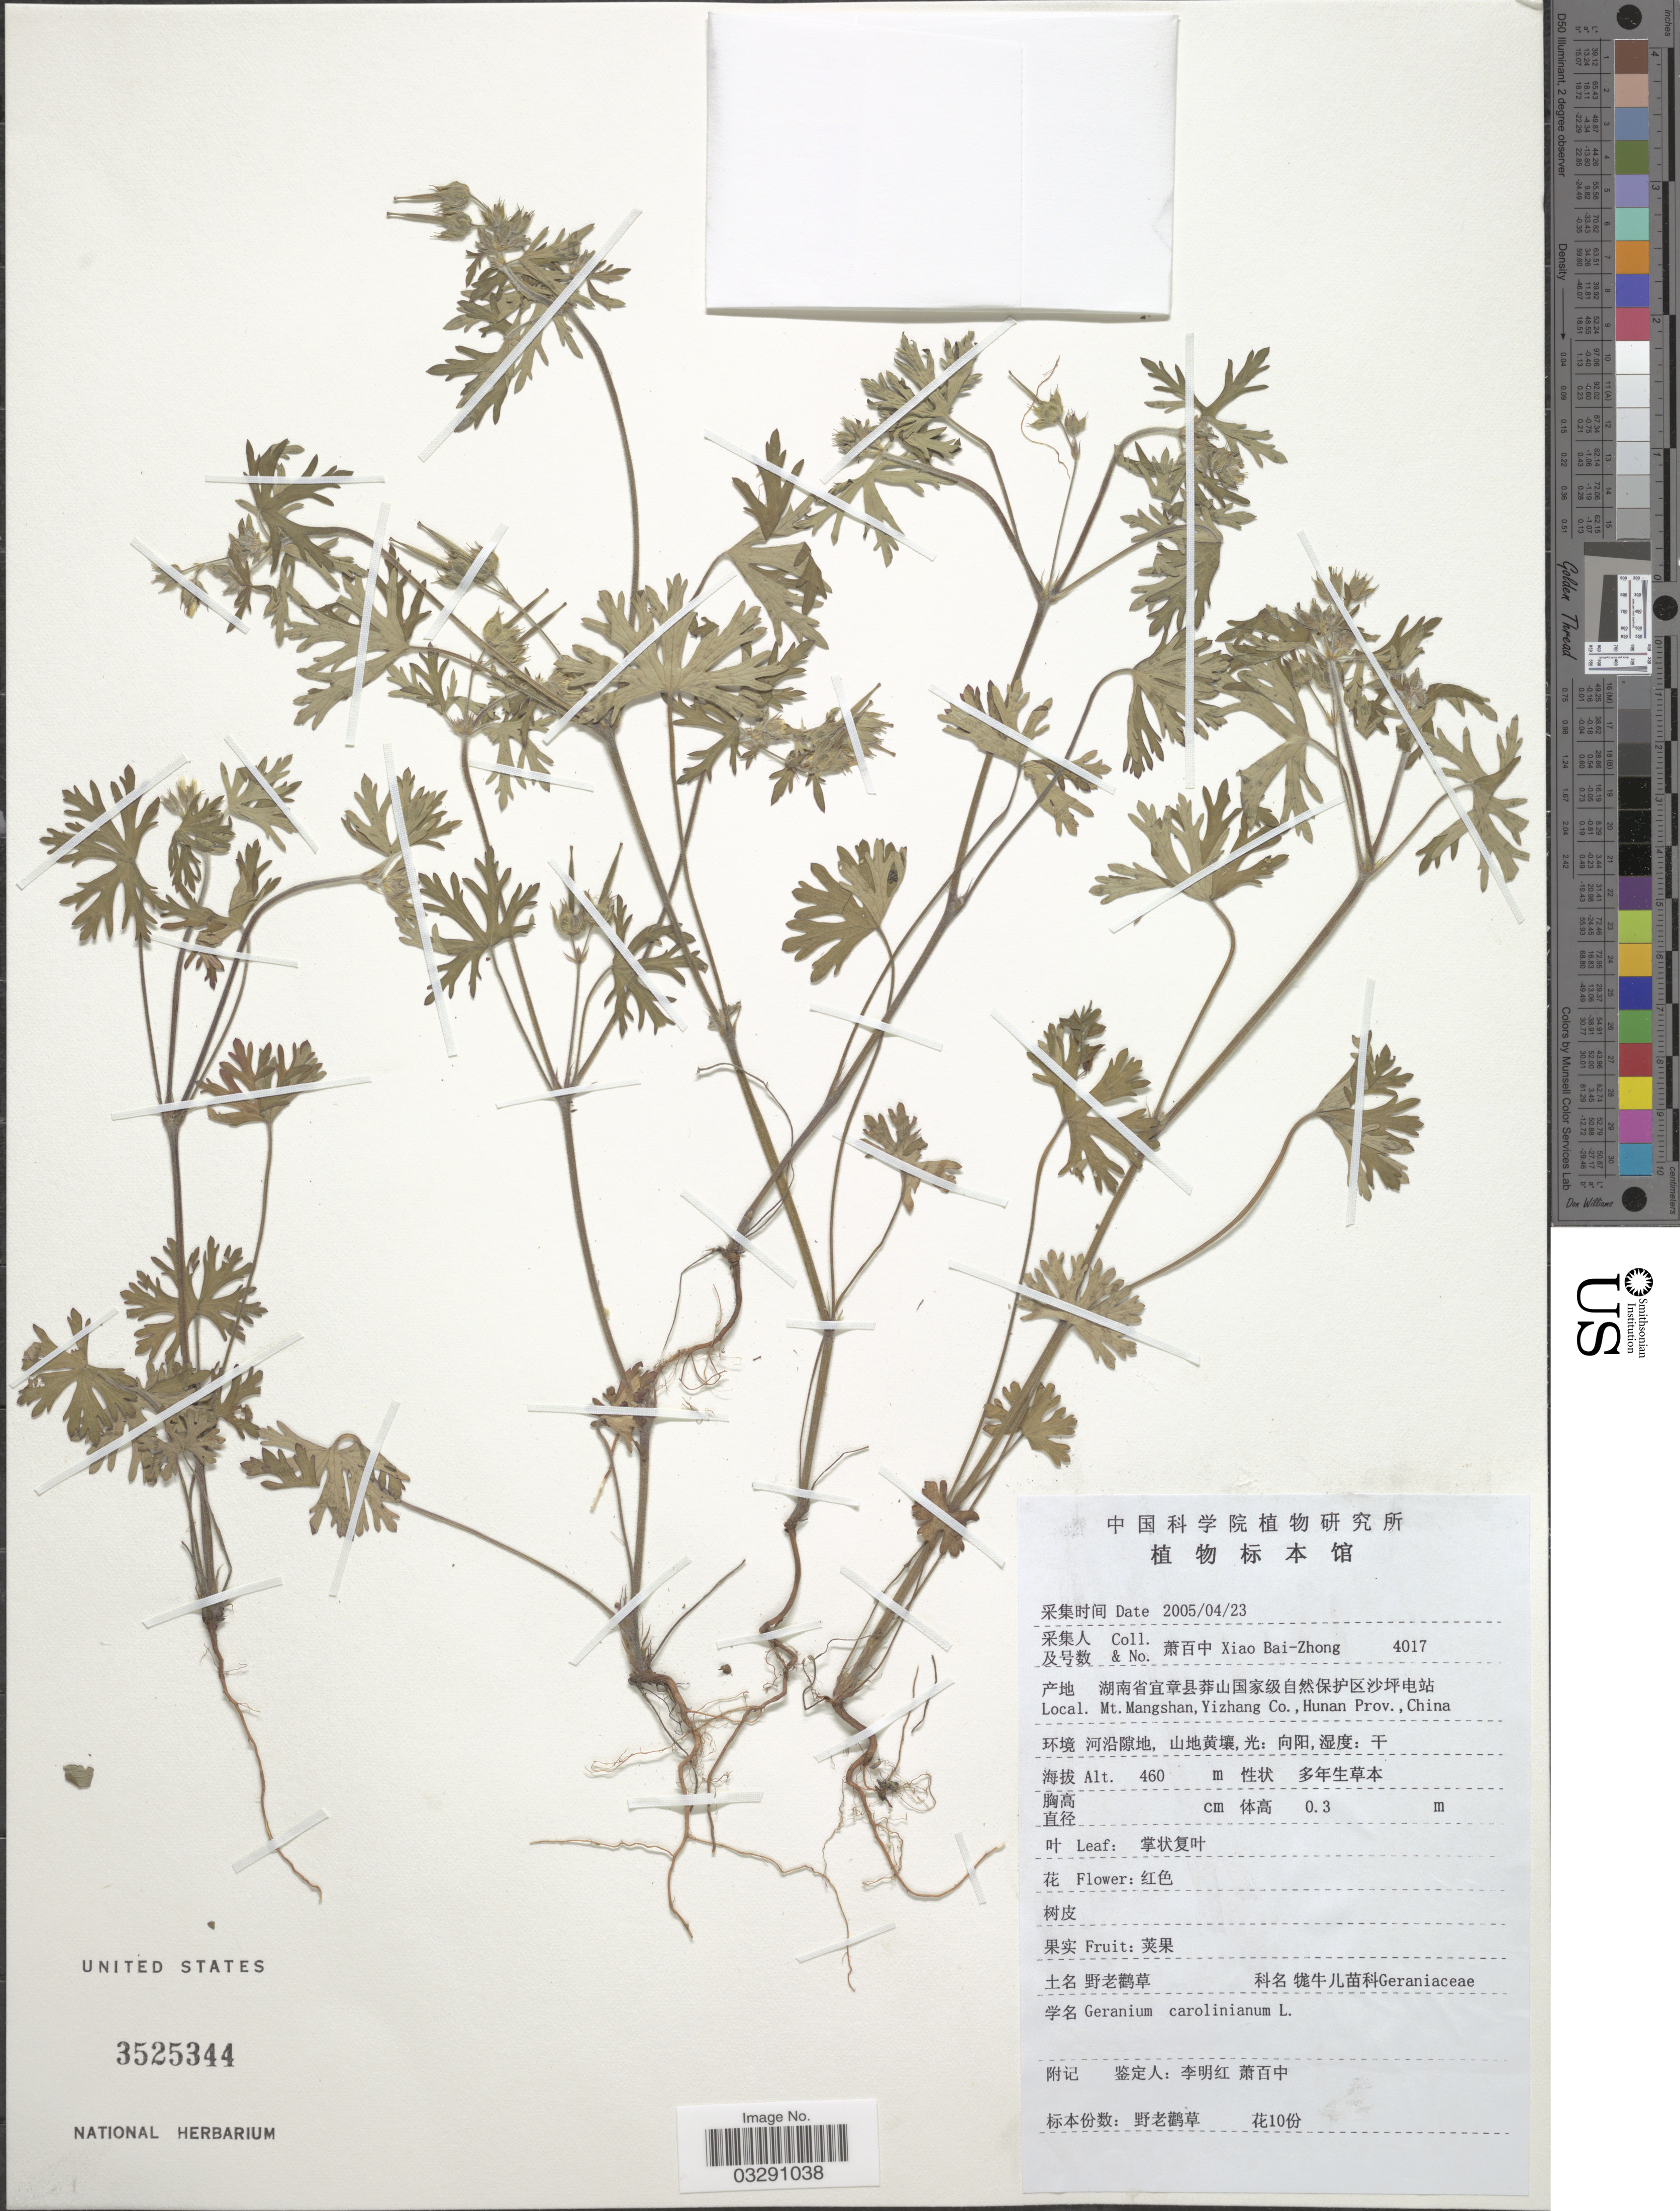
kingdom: Plantae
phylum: Tracheophyta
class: Magnoliopsida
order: Geraniales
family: Geraniaceae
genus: Geranium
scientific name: Geranium carolinianum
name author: L.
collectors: B. Z. Xiao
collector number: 4017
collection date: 2005-04-23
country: China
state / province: Hunan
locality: Mt. Mangshan, Yizhang Co., Hunan Prov.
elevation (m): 460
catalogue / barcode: US 3525344